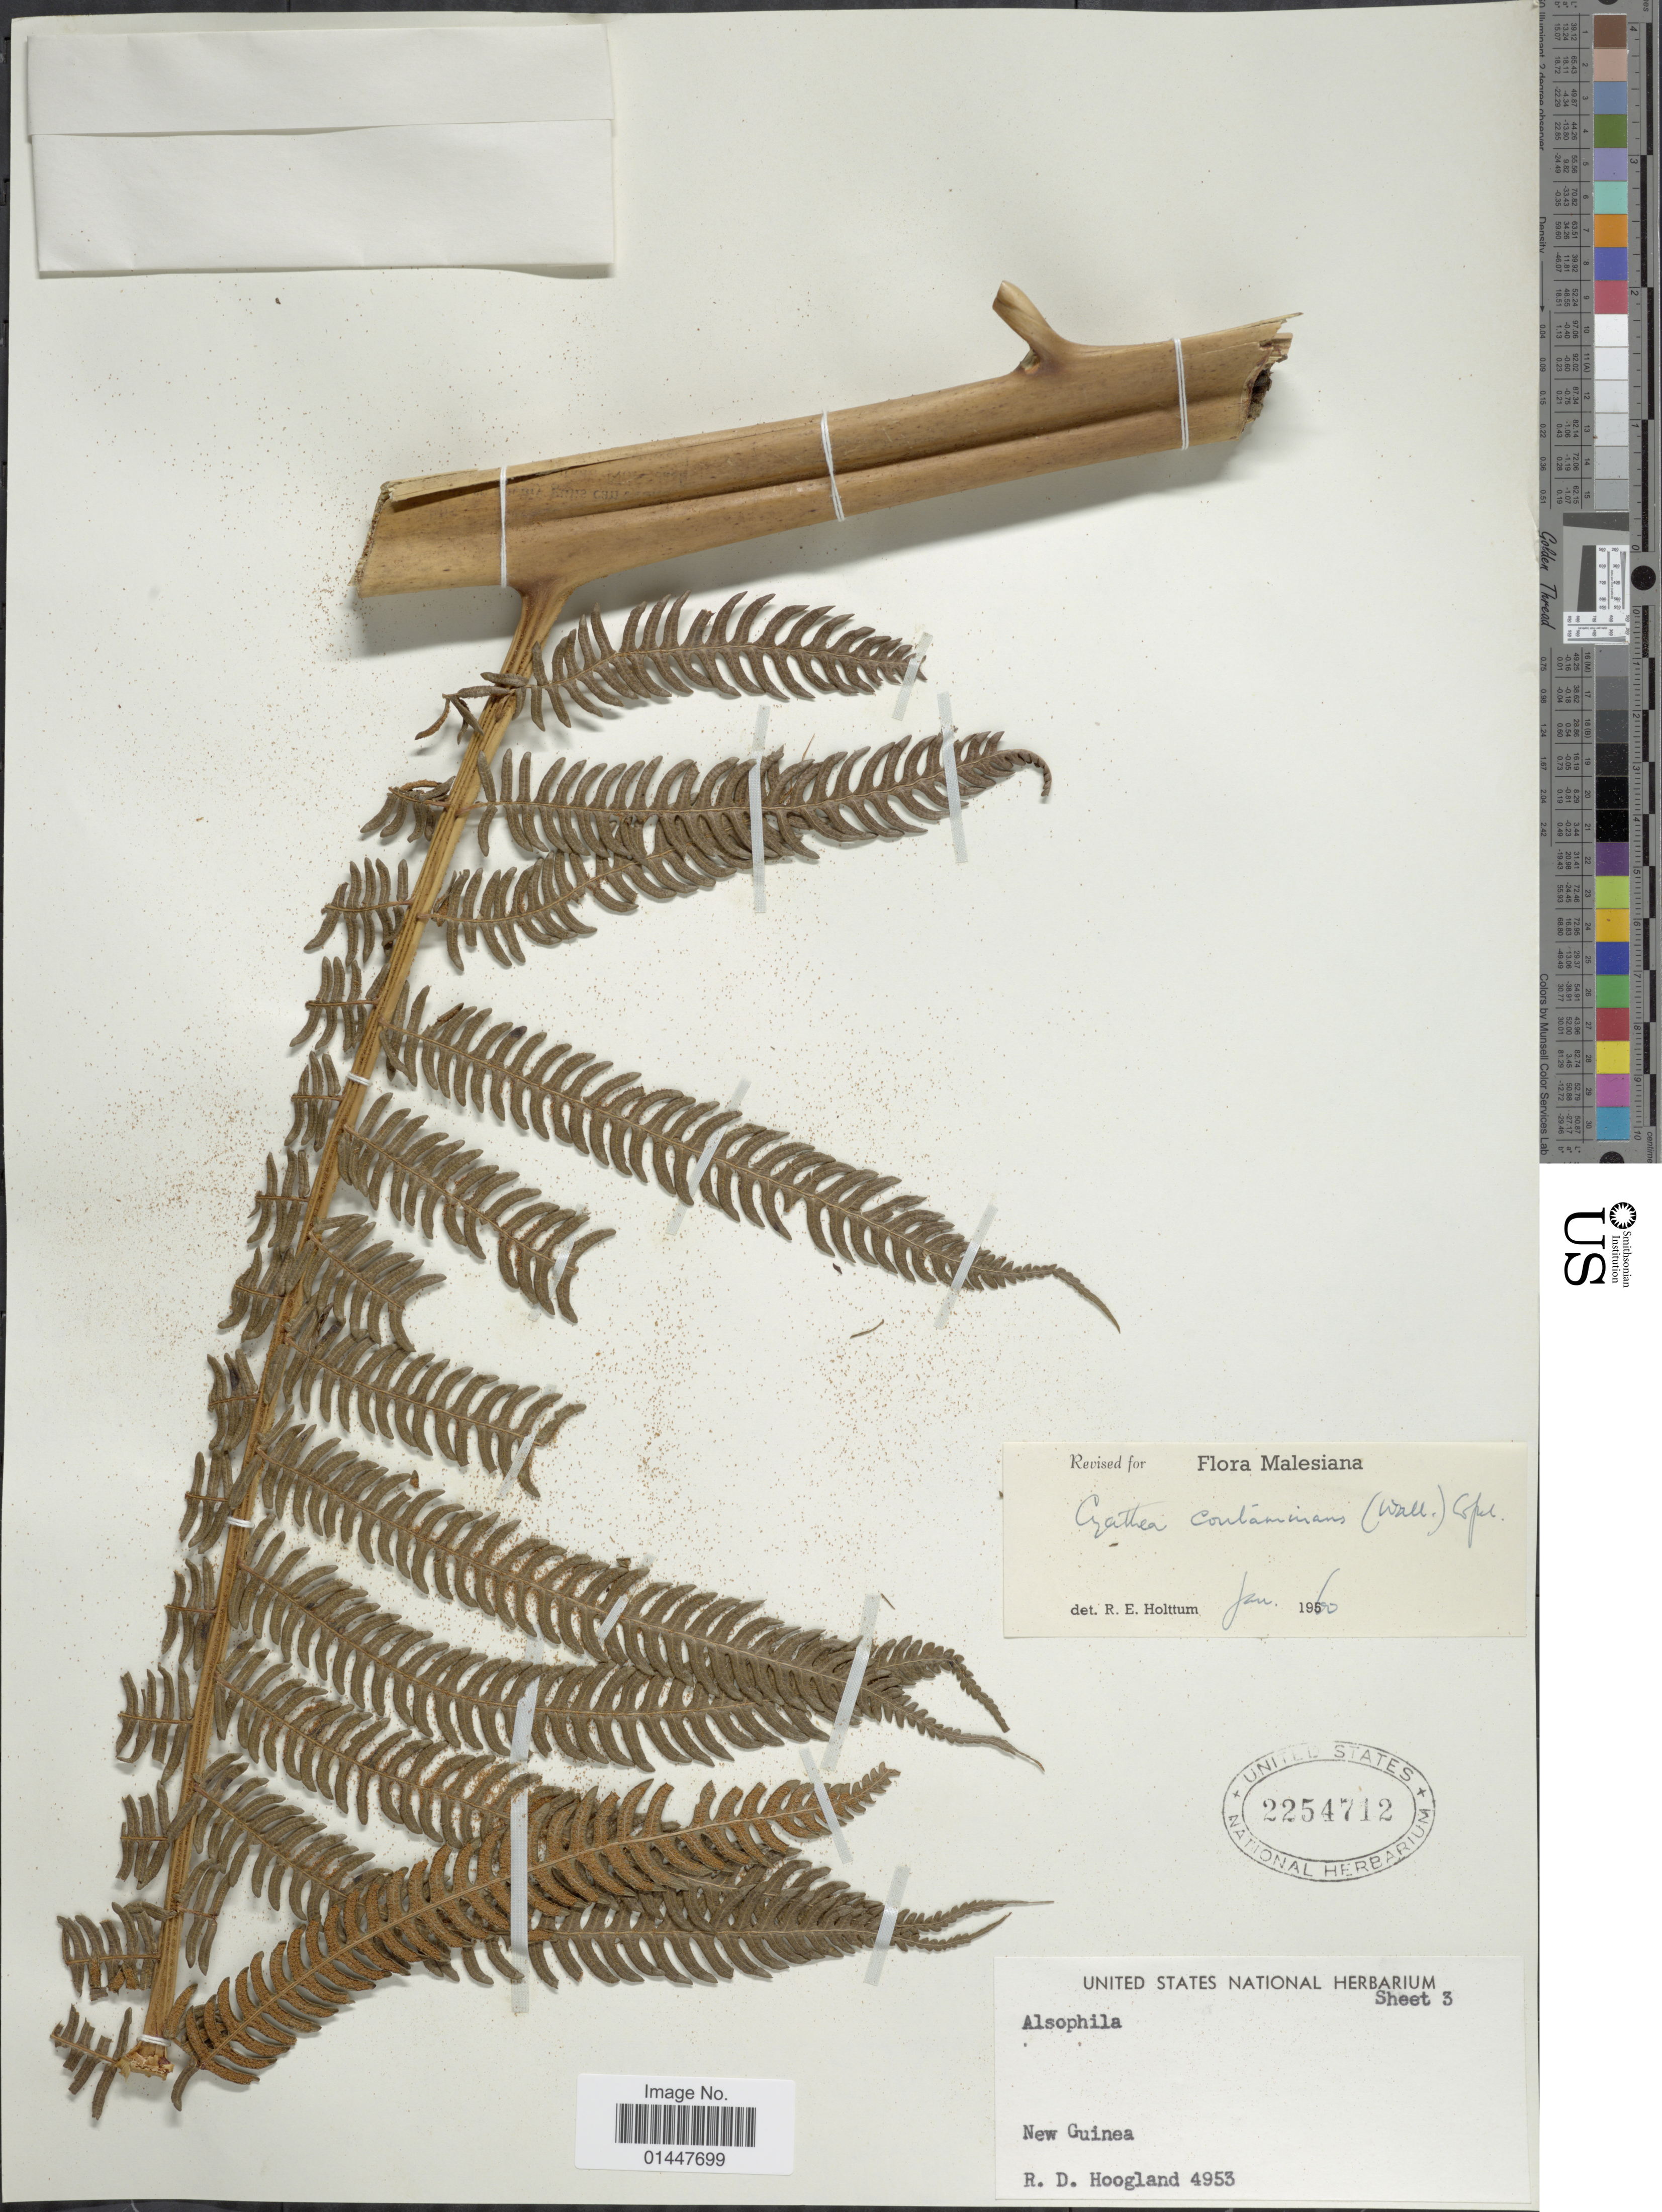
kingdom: Plantae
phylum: Tracheophyta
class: Polypodiopsida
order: Cyatheales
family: Cyatheaceae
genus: Sphaeropteris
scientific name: Sphaeropteris glauca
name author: (Blume) R.M. Tryon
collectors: R. D. Hoogland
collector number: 4953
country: Papua New Guinea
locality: New Guinea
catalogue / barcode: US 2254712